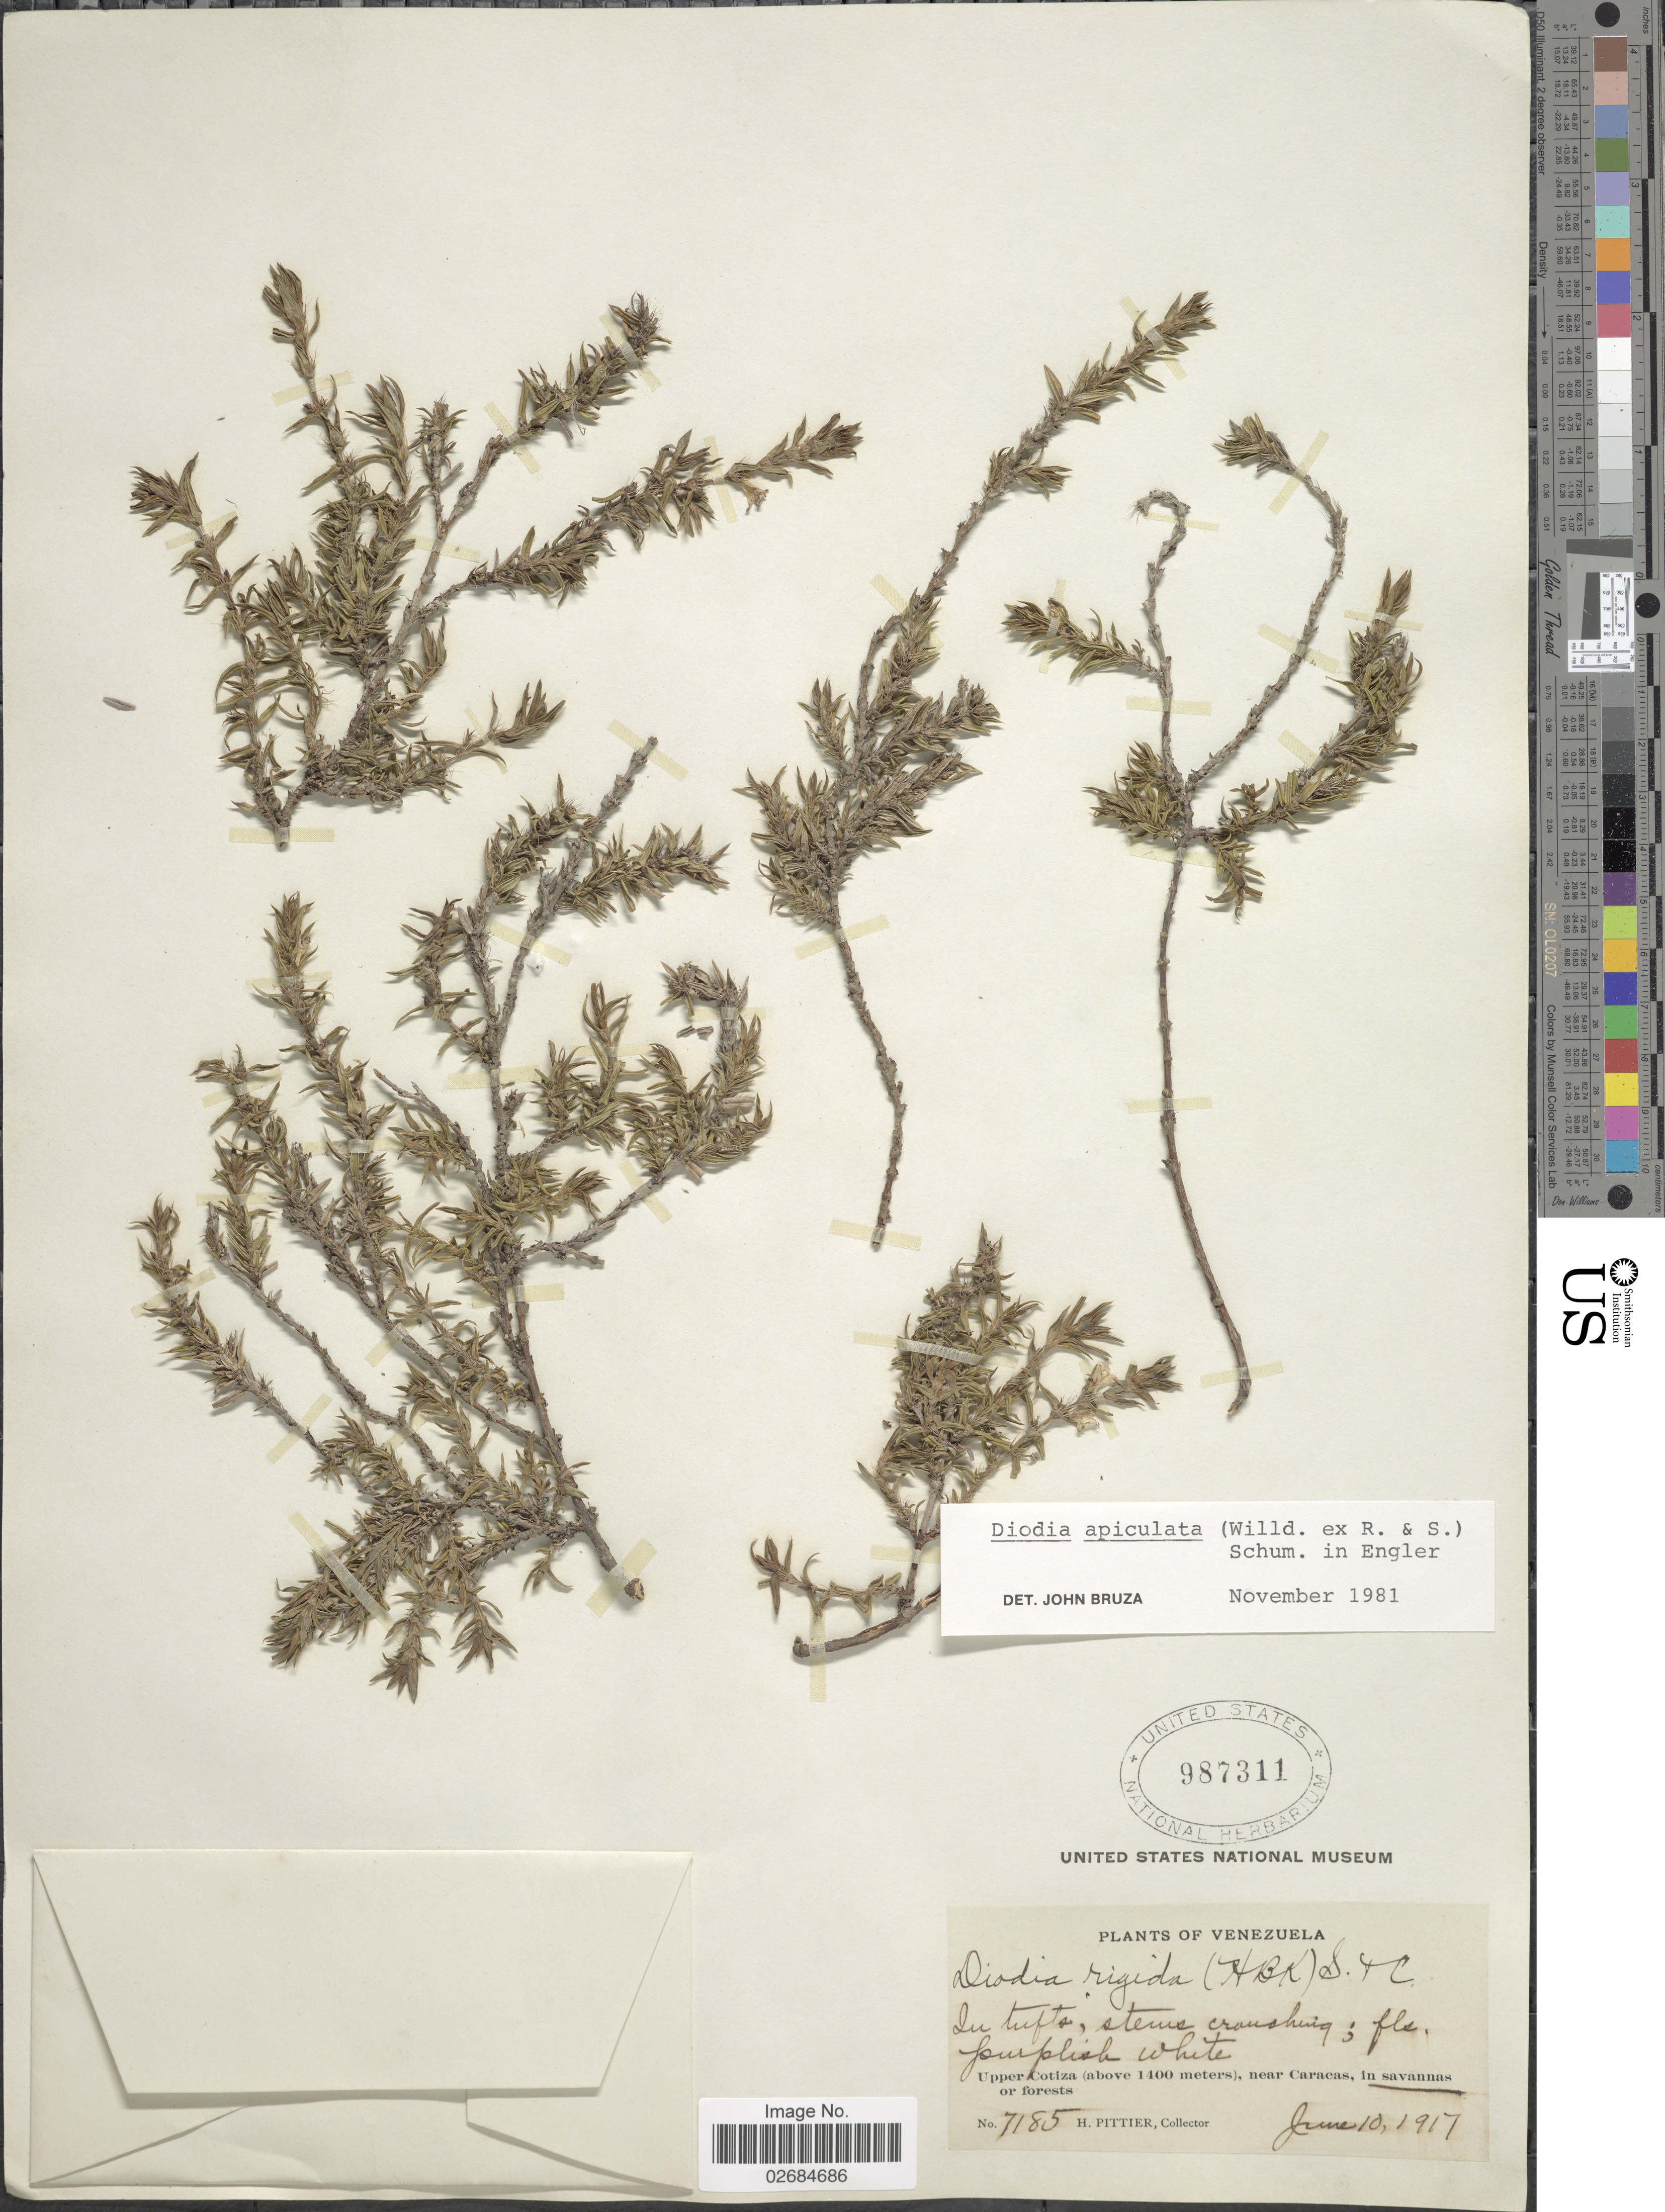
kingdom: Plantae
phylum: Tracheophyta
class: Magnoliopsida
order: Gentianales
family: Rubiaceae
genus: Diodia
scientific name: Diodia apiculata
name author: (Willd. ex Roem. & Schult.) K. Schum.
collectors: H. F. Pittier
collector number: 7185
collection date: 1917-06-10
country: Venezuela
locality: Upper Cotiza, near Caracas, in savannas or forests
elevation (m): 1400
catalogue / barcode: US 987311